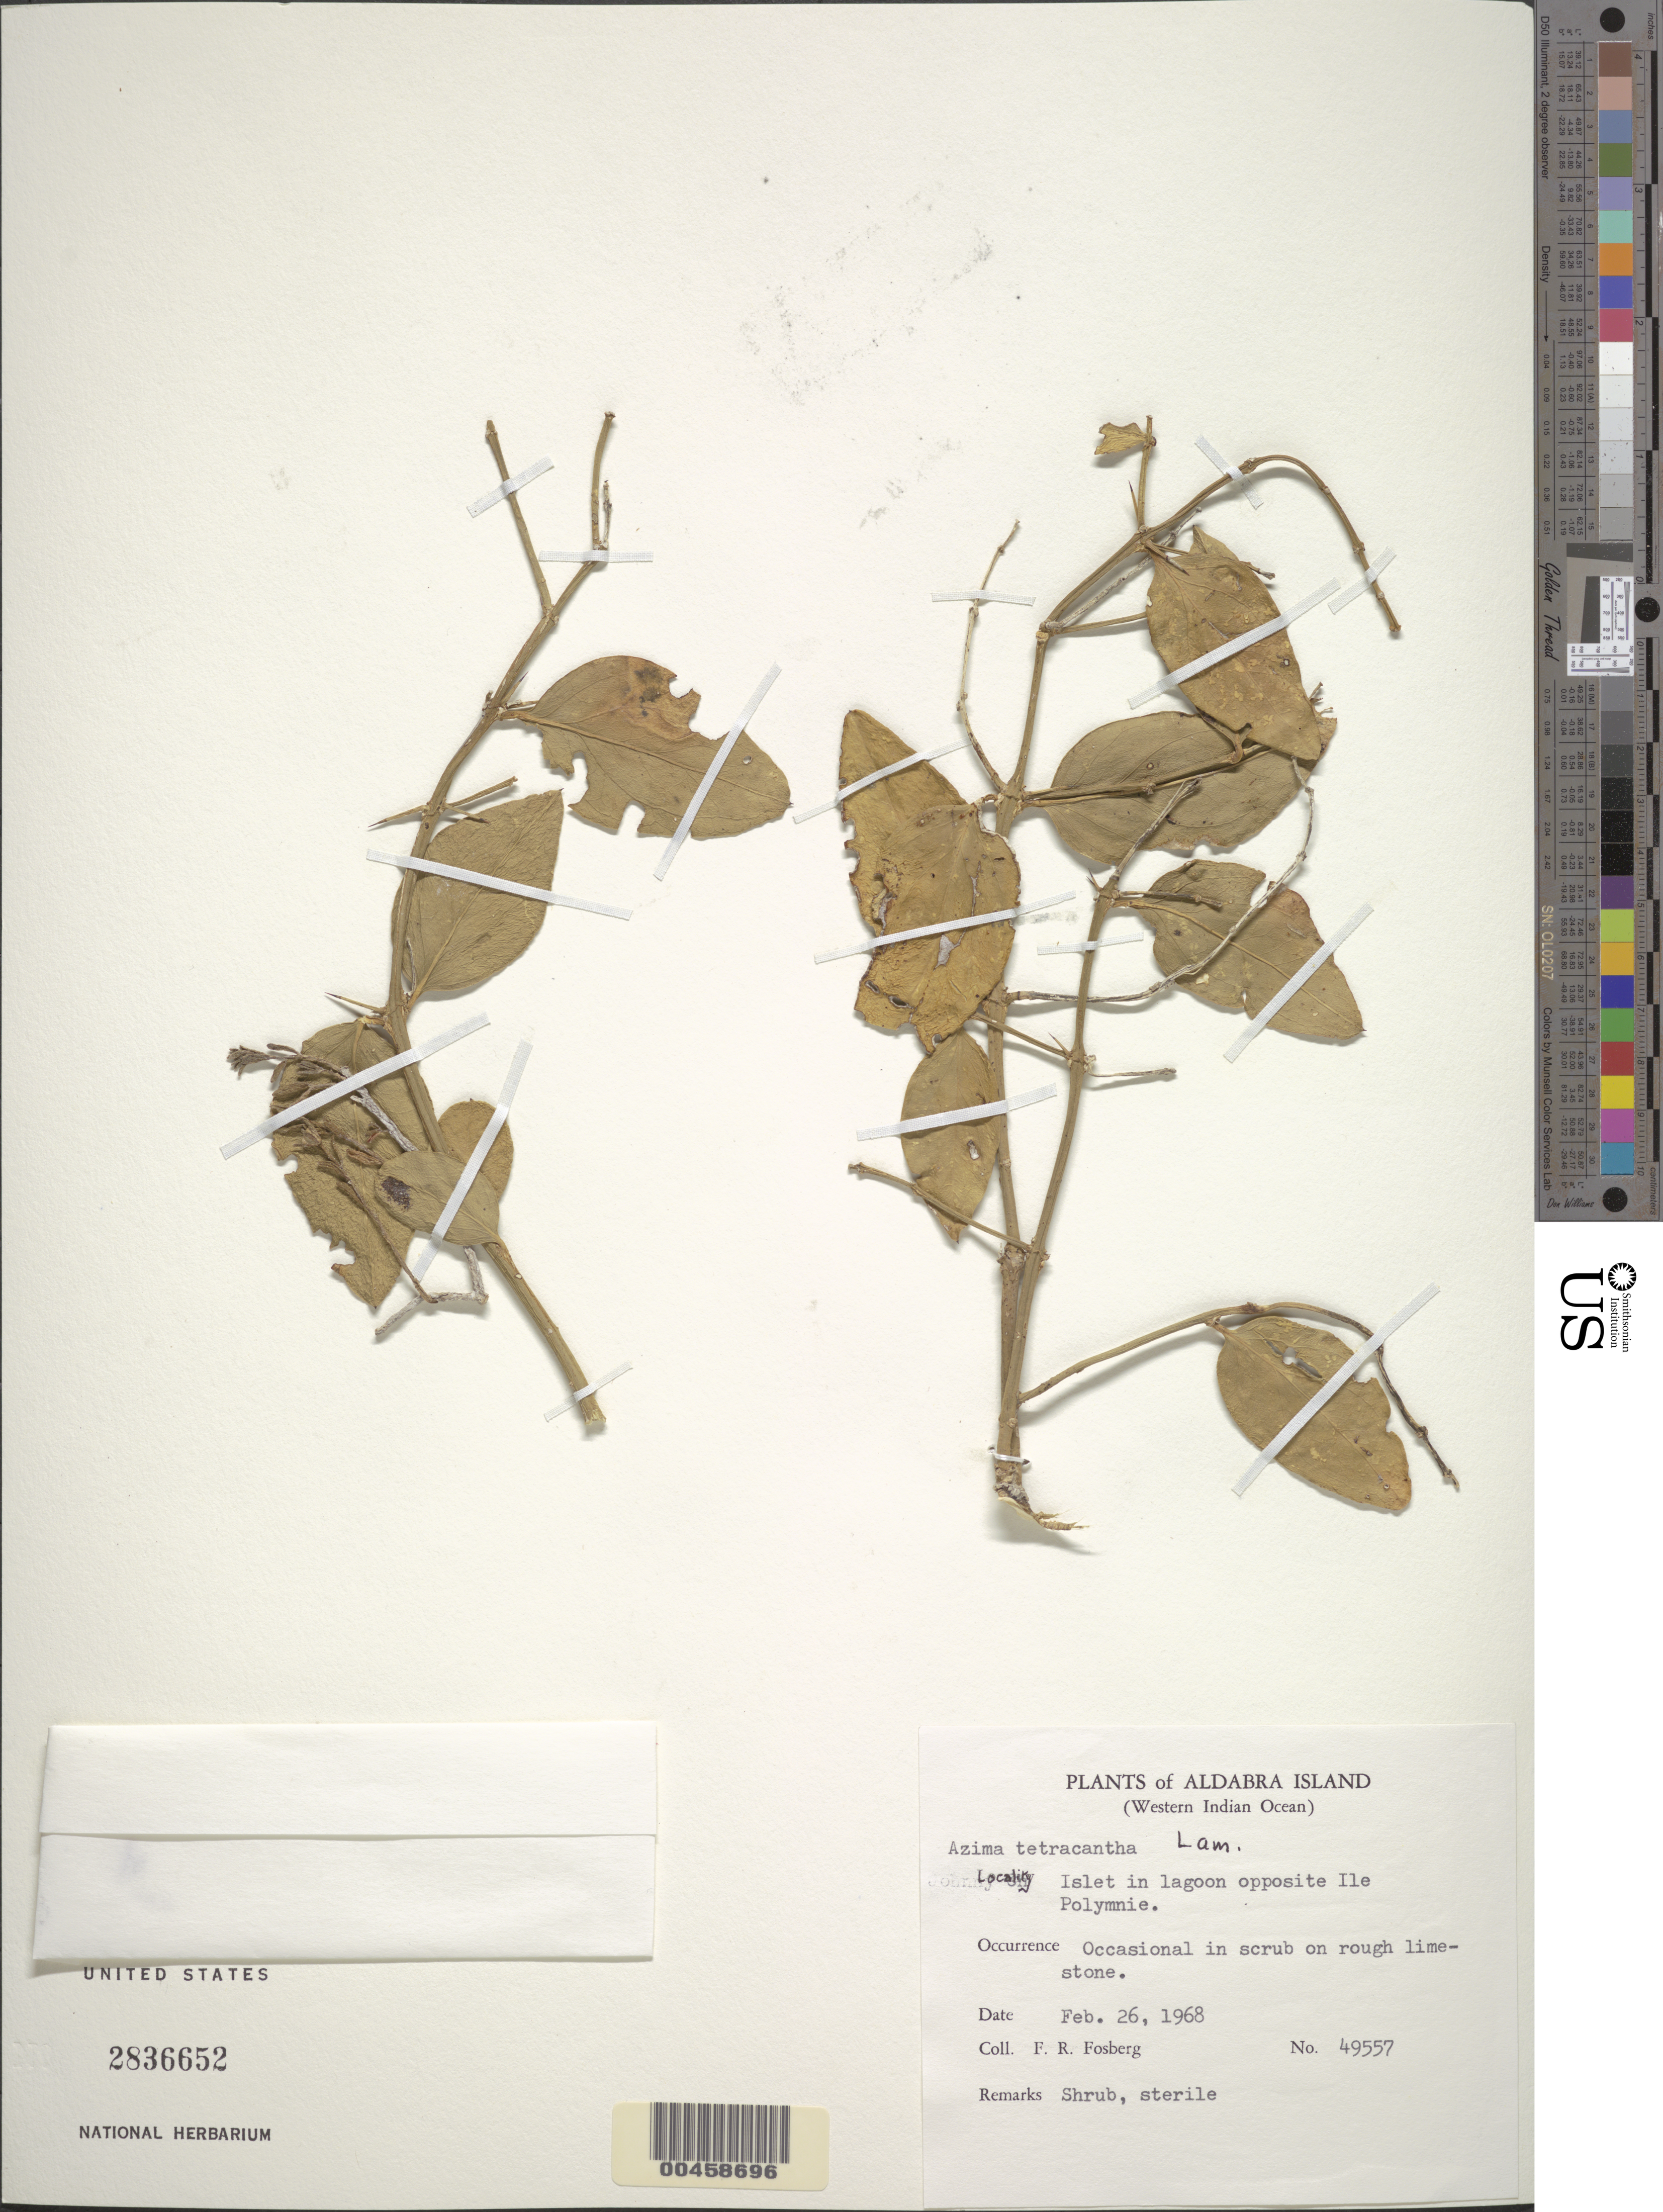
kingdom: Plantae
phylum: Tracheophyta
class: Magnoliopsida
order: Brassicales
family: Salvadoraceae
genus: Azima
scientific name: Azima tetracantha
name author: Lam.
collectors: F. R. Fosberg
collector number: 49557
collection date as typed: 26 Feb 1968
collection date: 1968-02-26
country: Seychelles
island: Aldabra Atoll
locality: Islet in lagoon opposite Ile Polymnie. [Polymnie I. is part of Aldabra Island (Atoll).]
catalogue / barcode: US 2836652